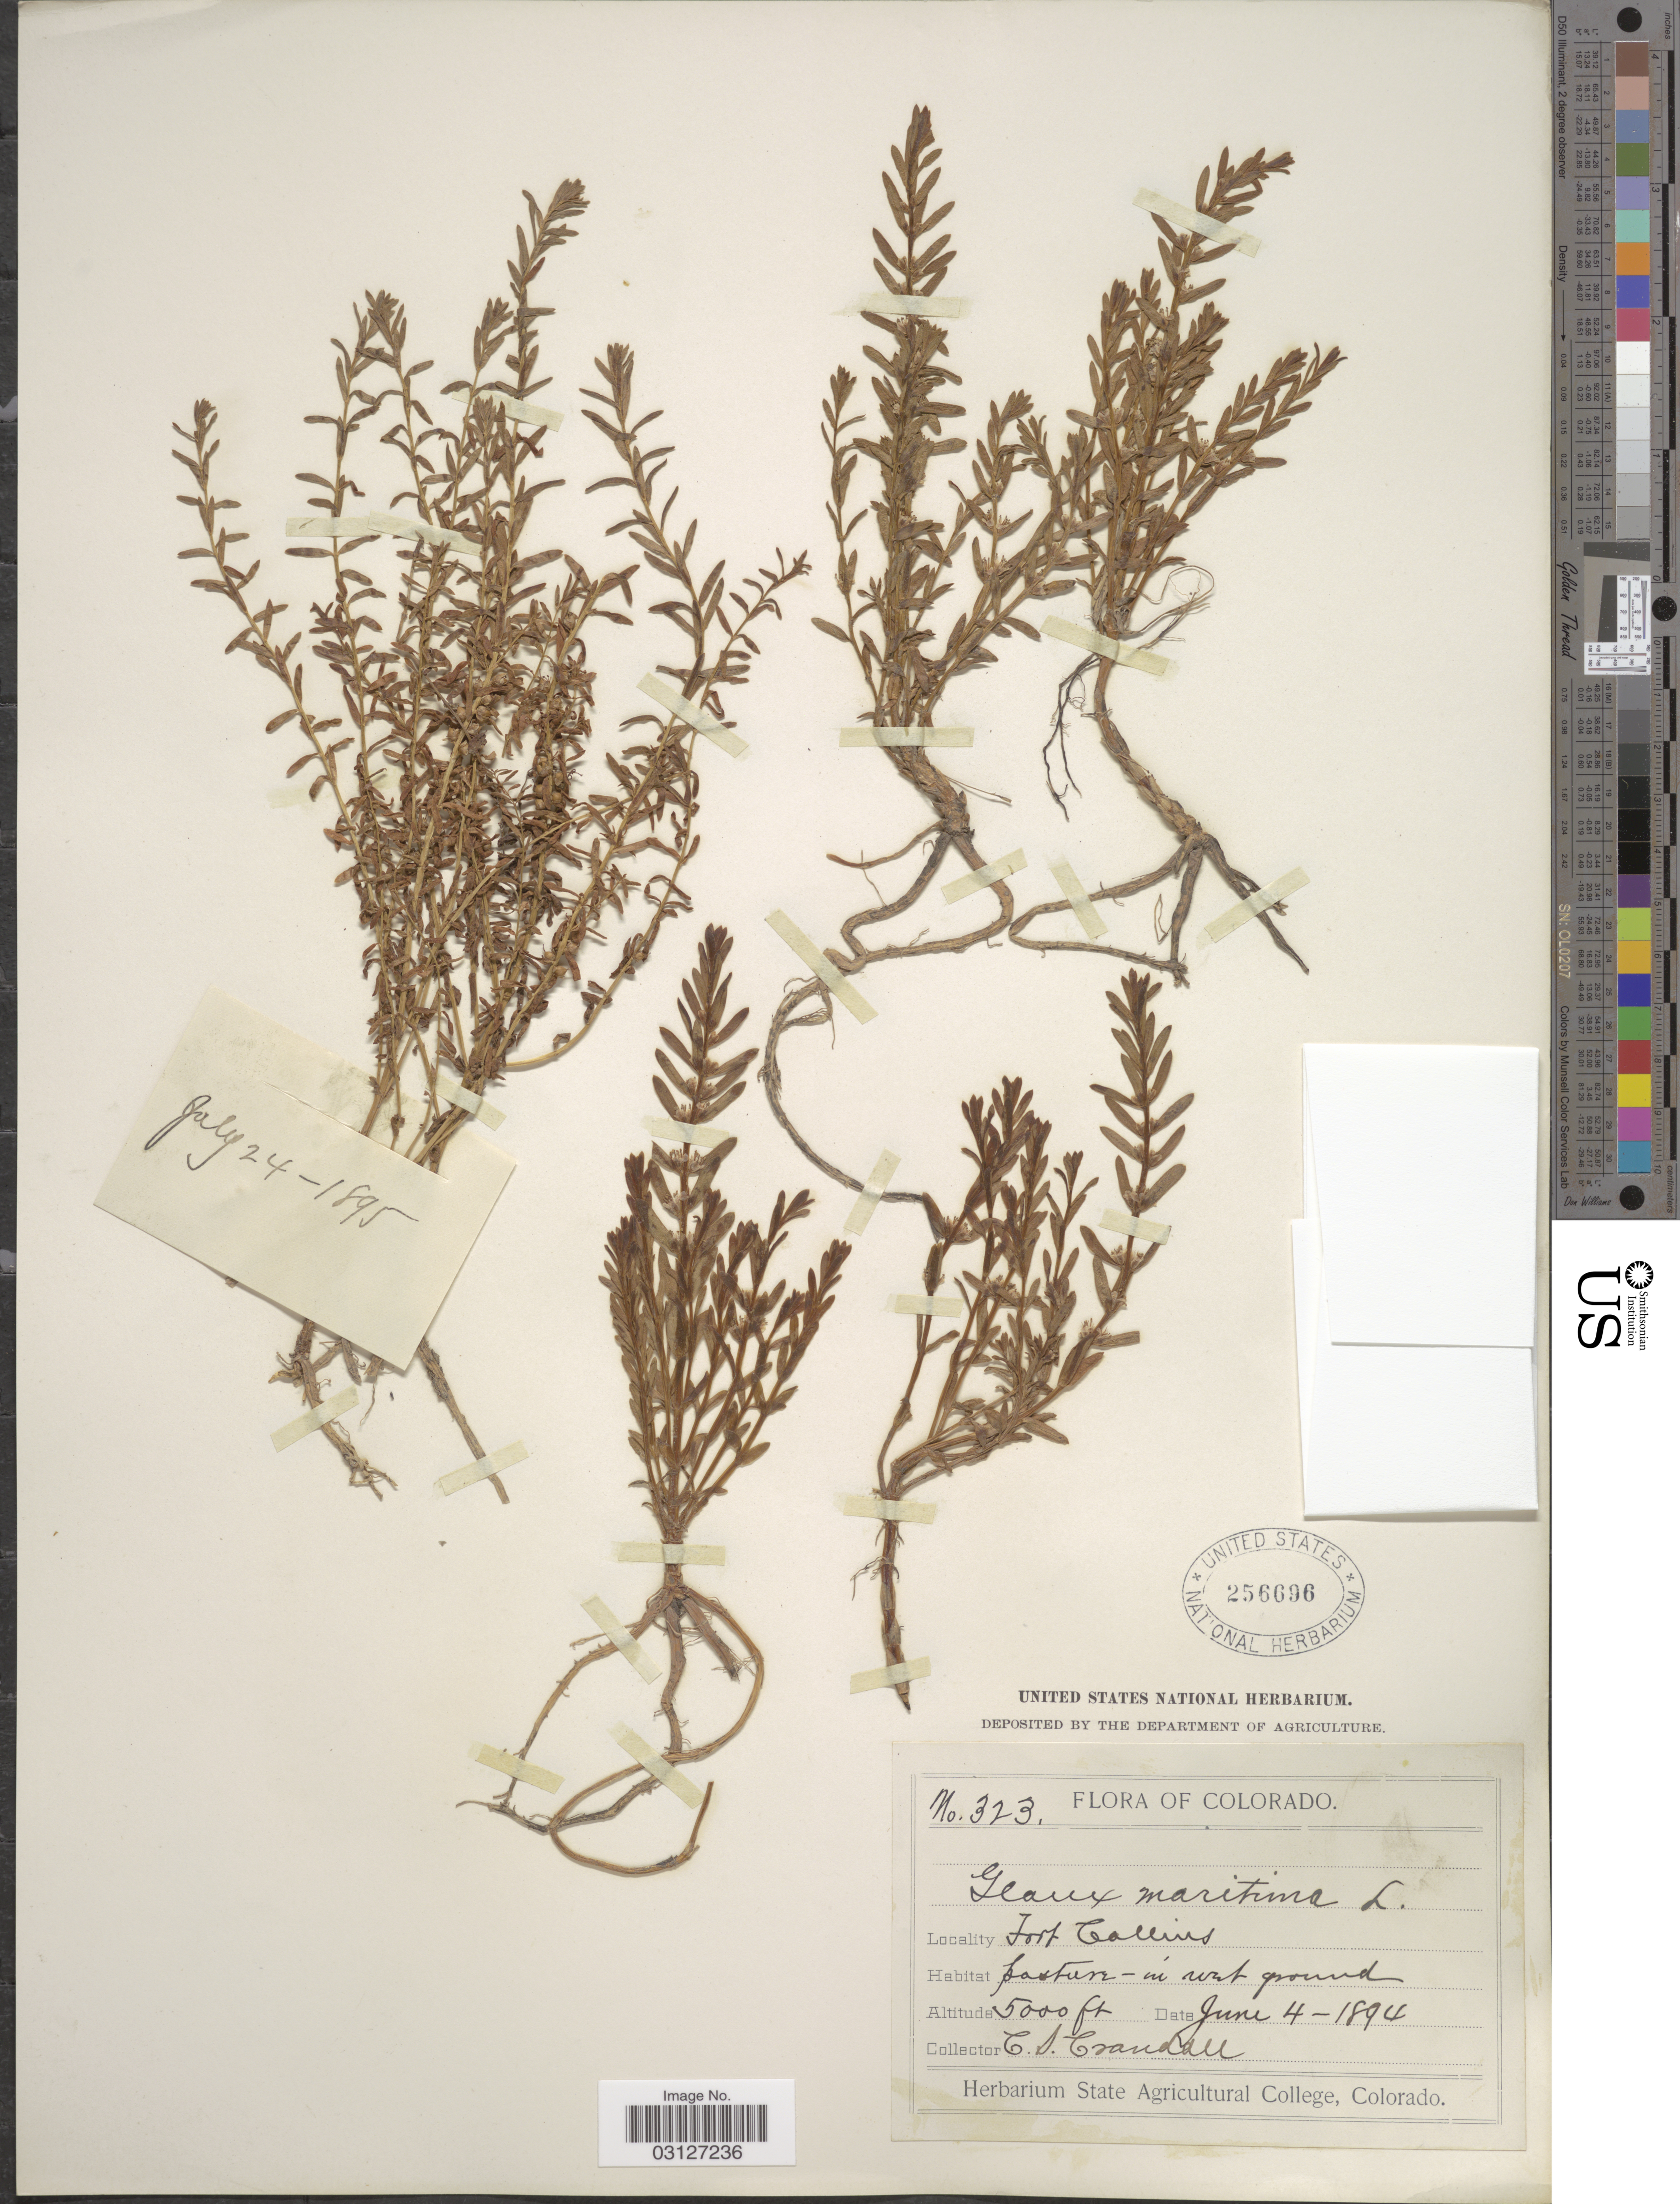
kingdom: Plantae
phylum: Tracheophyta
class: Magnoliopsida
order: Ericales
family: Primulaceae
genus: Glaux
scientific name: Glaux maritima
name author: L.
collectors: C. Crandall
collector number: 323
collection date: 1894-06-04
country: United States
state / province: Colorado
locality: Fort Collins.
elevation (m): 1524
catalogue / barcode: US 256696